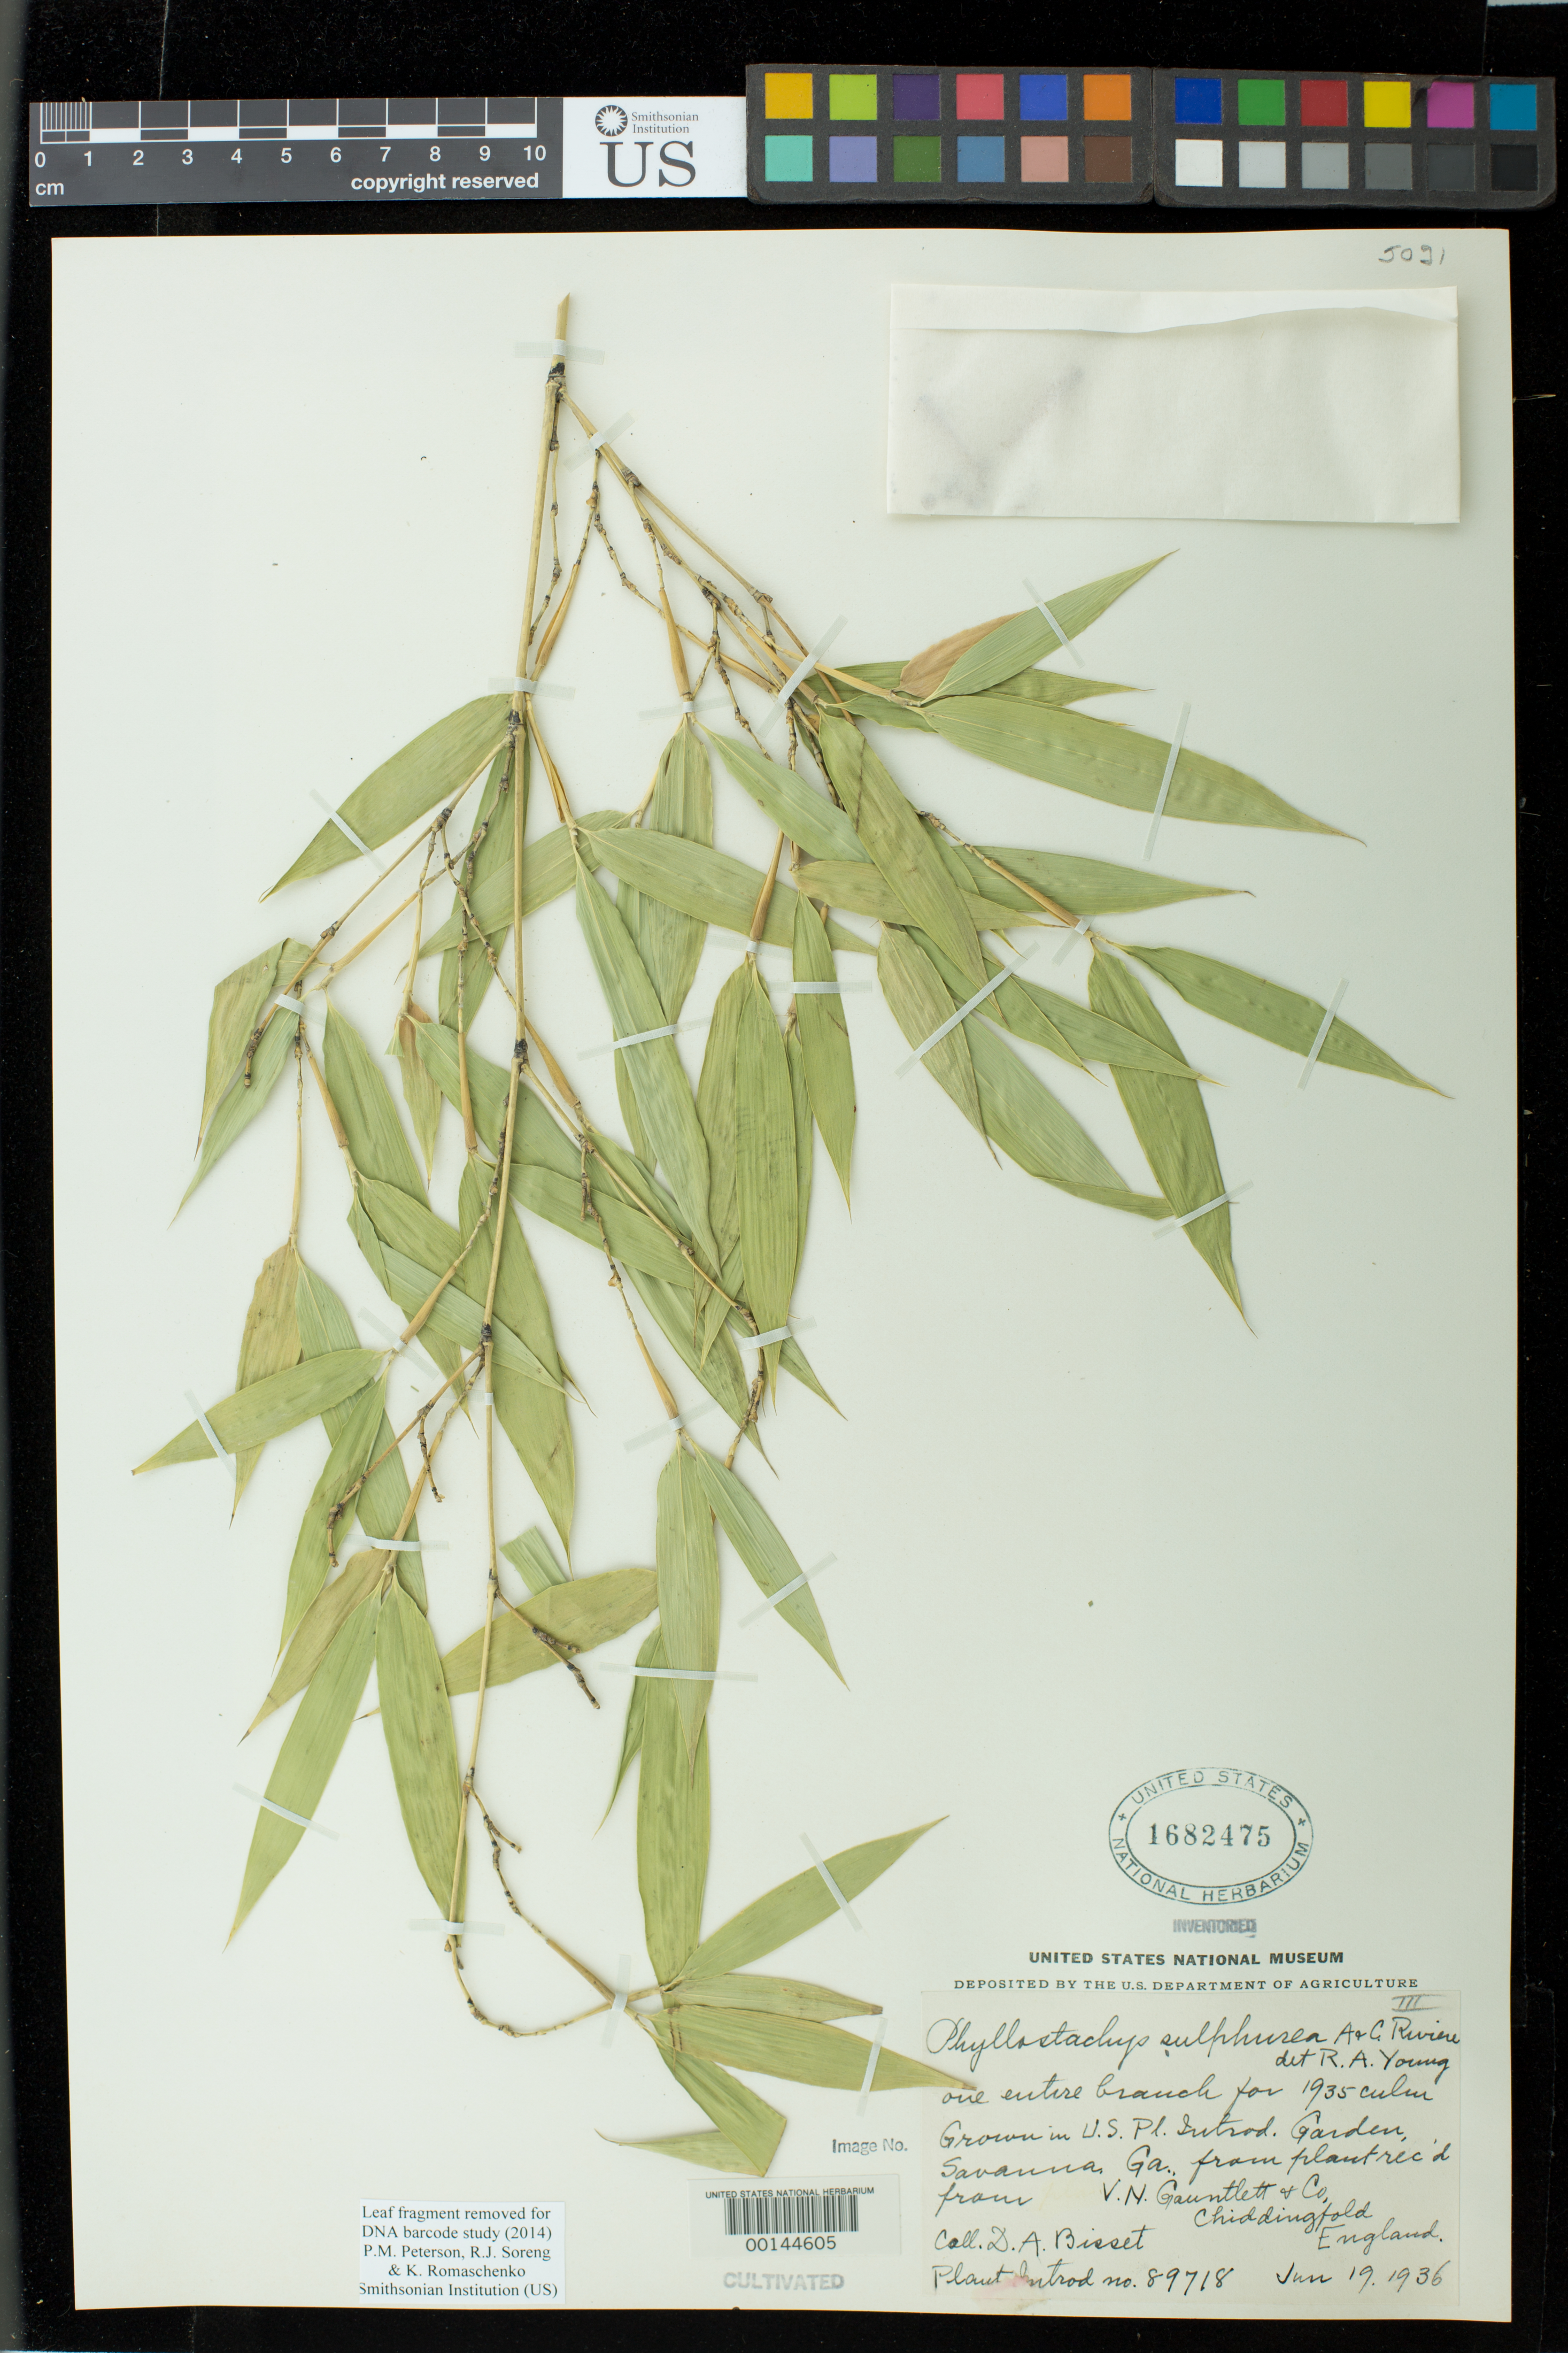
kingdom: Plantae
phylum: Tracheophyta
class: Liliopsida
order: Poales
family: Poaceae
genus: Phyllostachys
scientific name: Phyllostachys sulphurea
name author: (Carrière) Rivière & C. Rivière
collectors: D. Bisset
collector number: PI 89718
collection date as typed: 19 Jan 1936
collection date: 1936-01-19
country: United States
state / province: Georgia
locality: Savannah, us. p.i. garden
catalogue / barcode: US 1682475